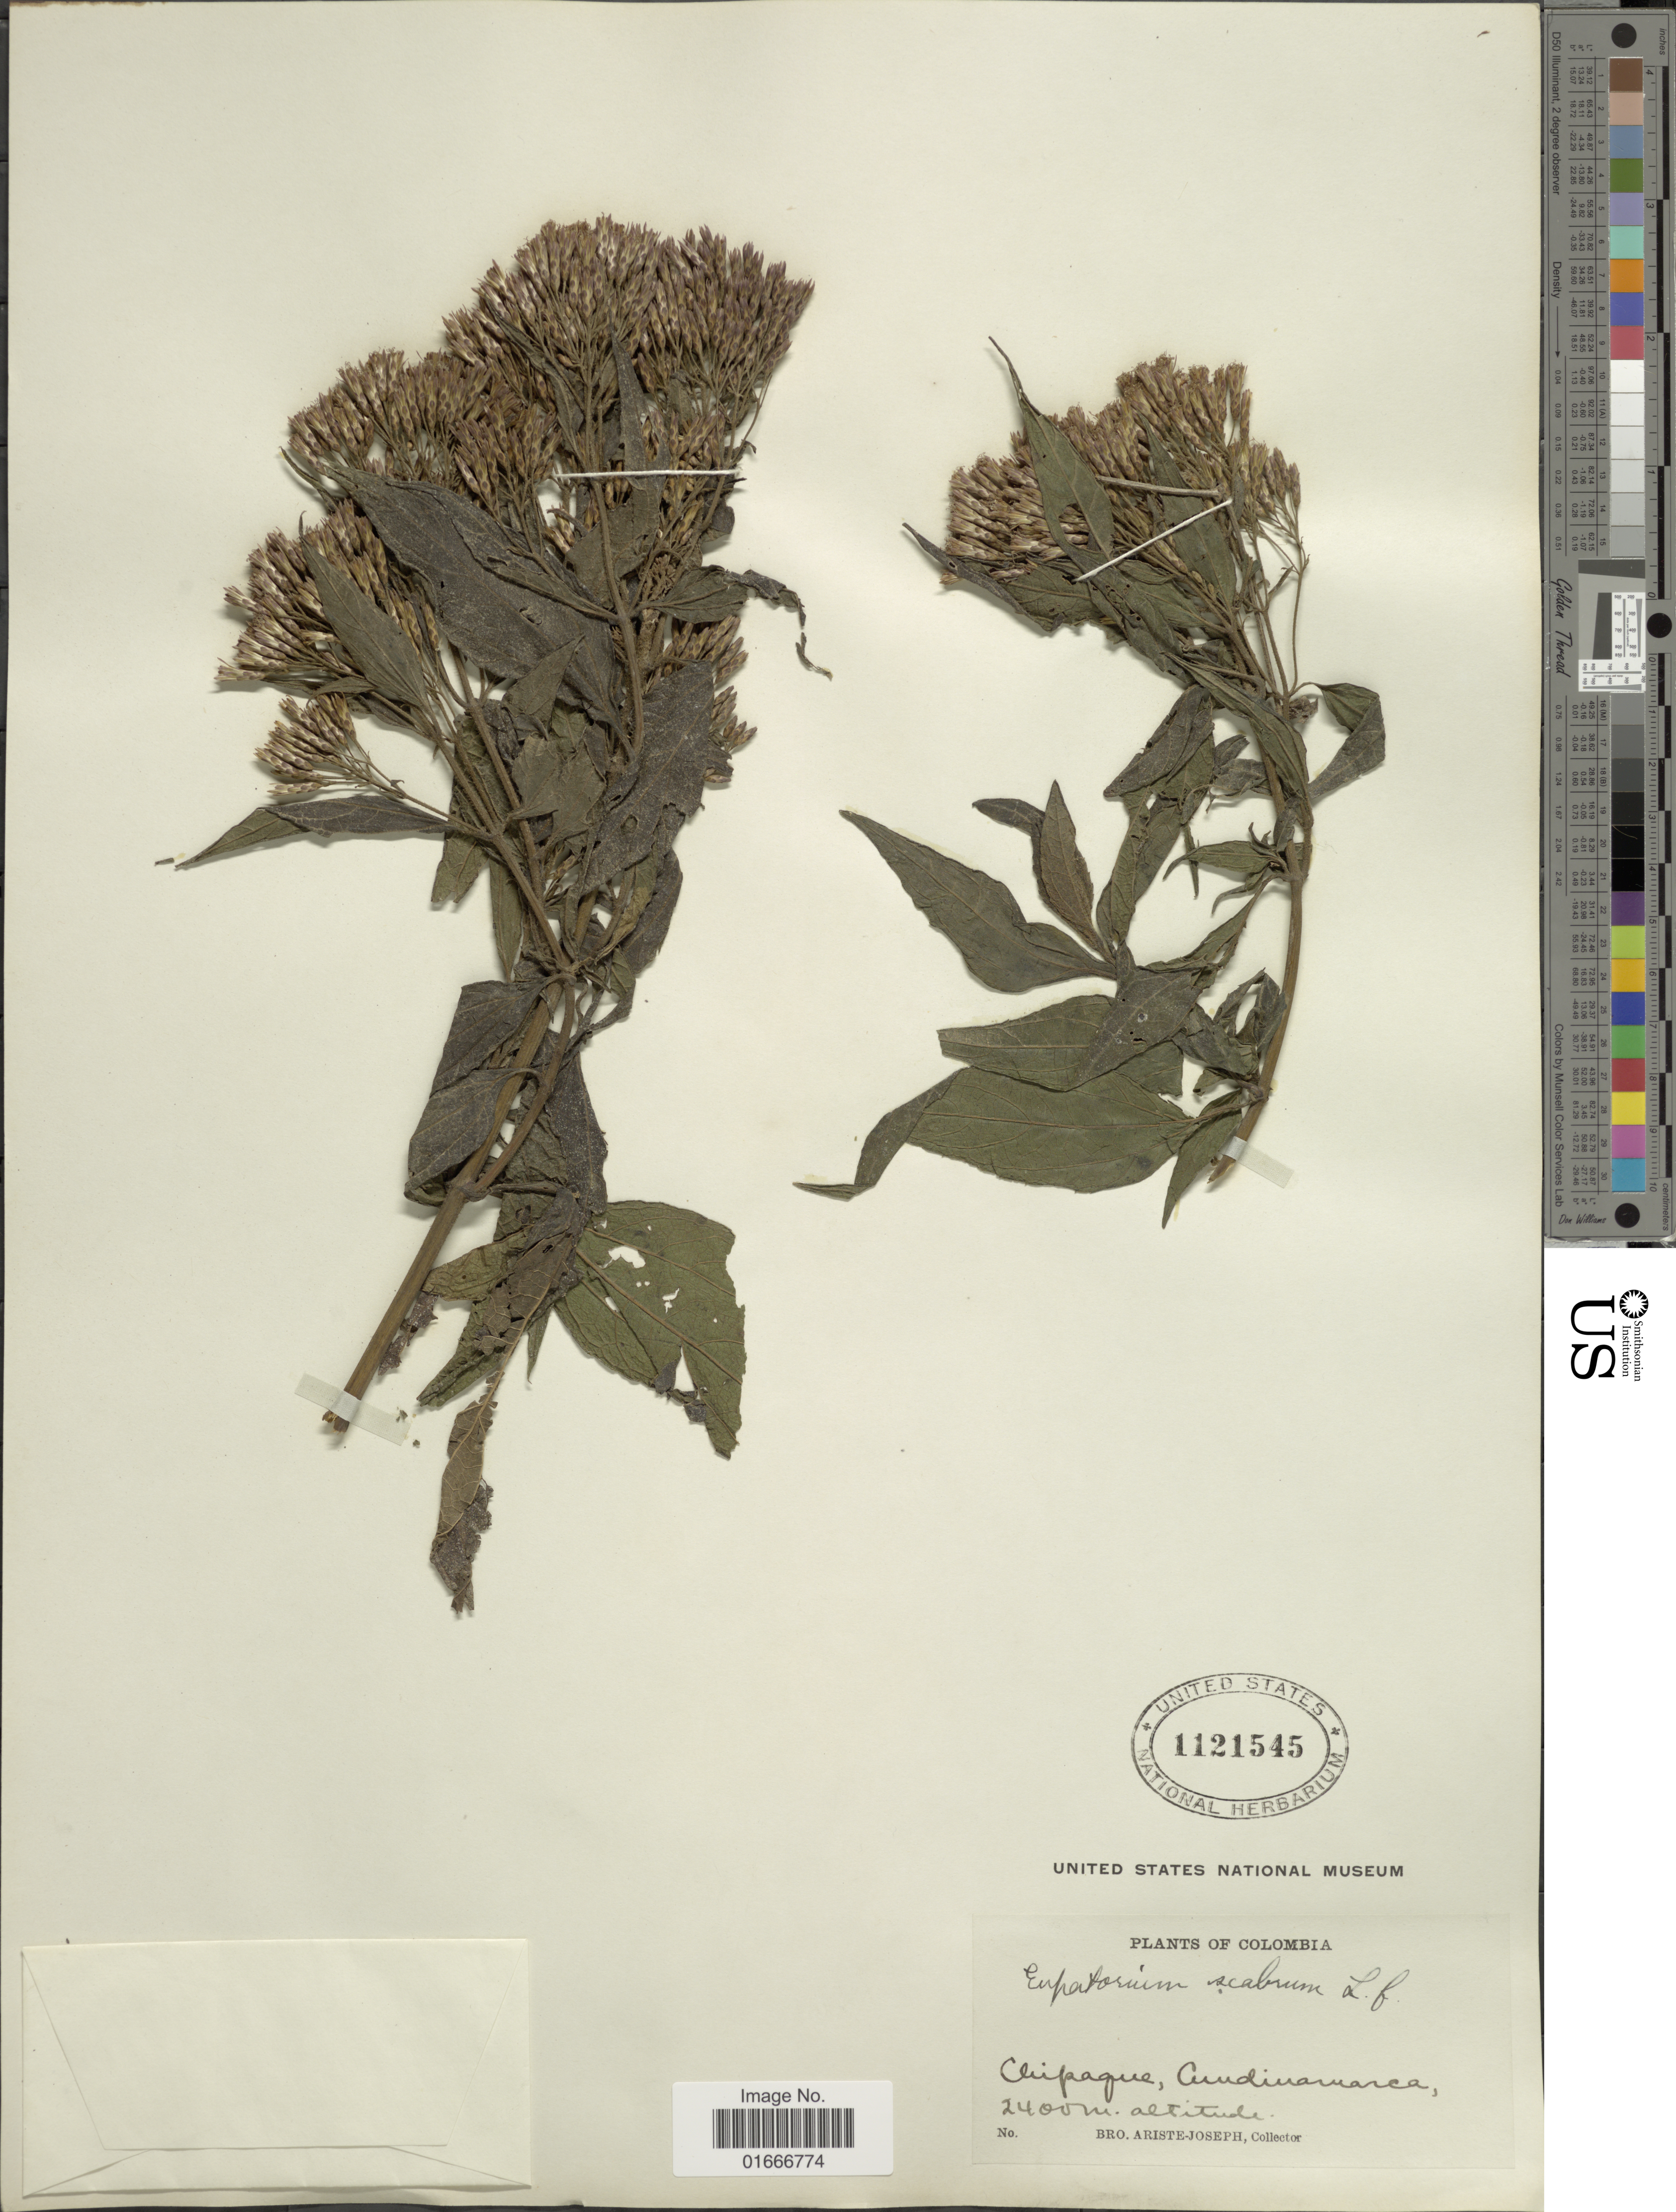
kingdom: Plantae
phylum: Tracheophyta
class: Magnoliopsida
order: Asterales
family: Asteraceae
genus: Chromolaena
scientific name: Chromolaena scabra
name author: (L. f.) R.M. King & H. Rob.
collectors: Bro. Ariste-Joseph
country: Colombia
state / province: Cundinamarca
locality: Chipaque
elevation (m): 2400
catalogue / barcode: US 1121545